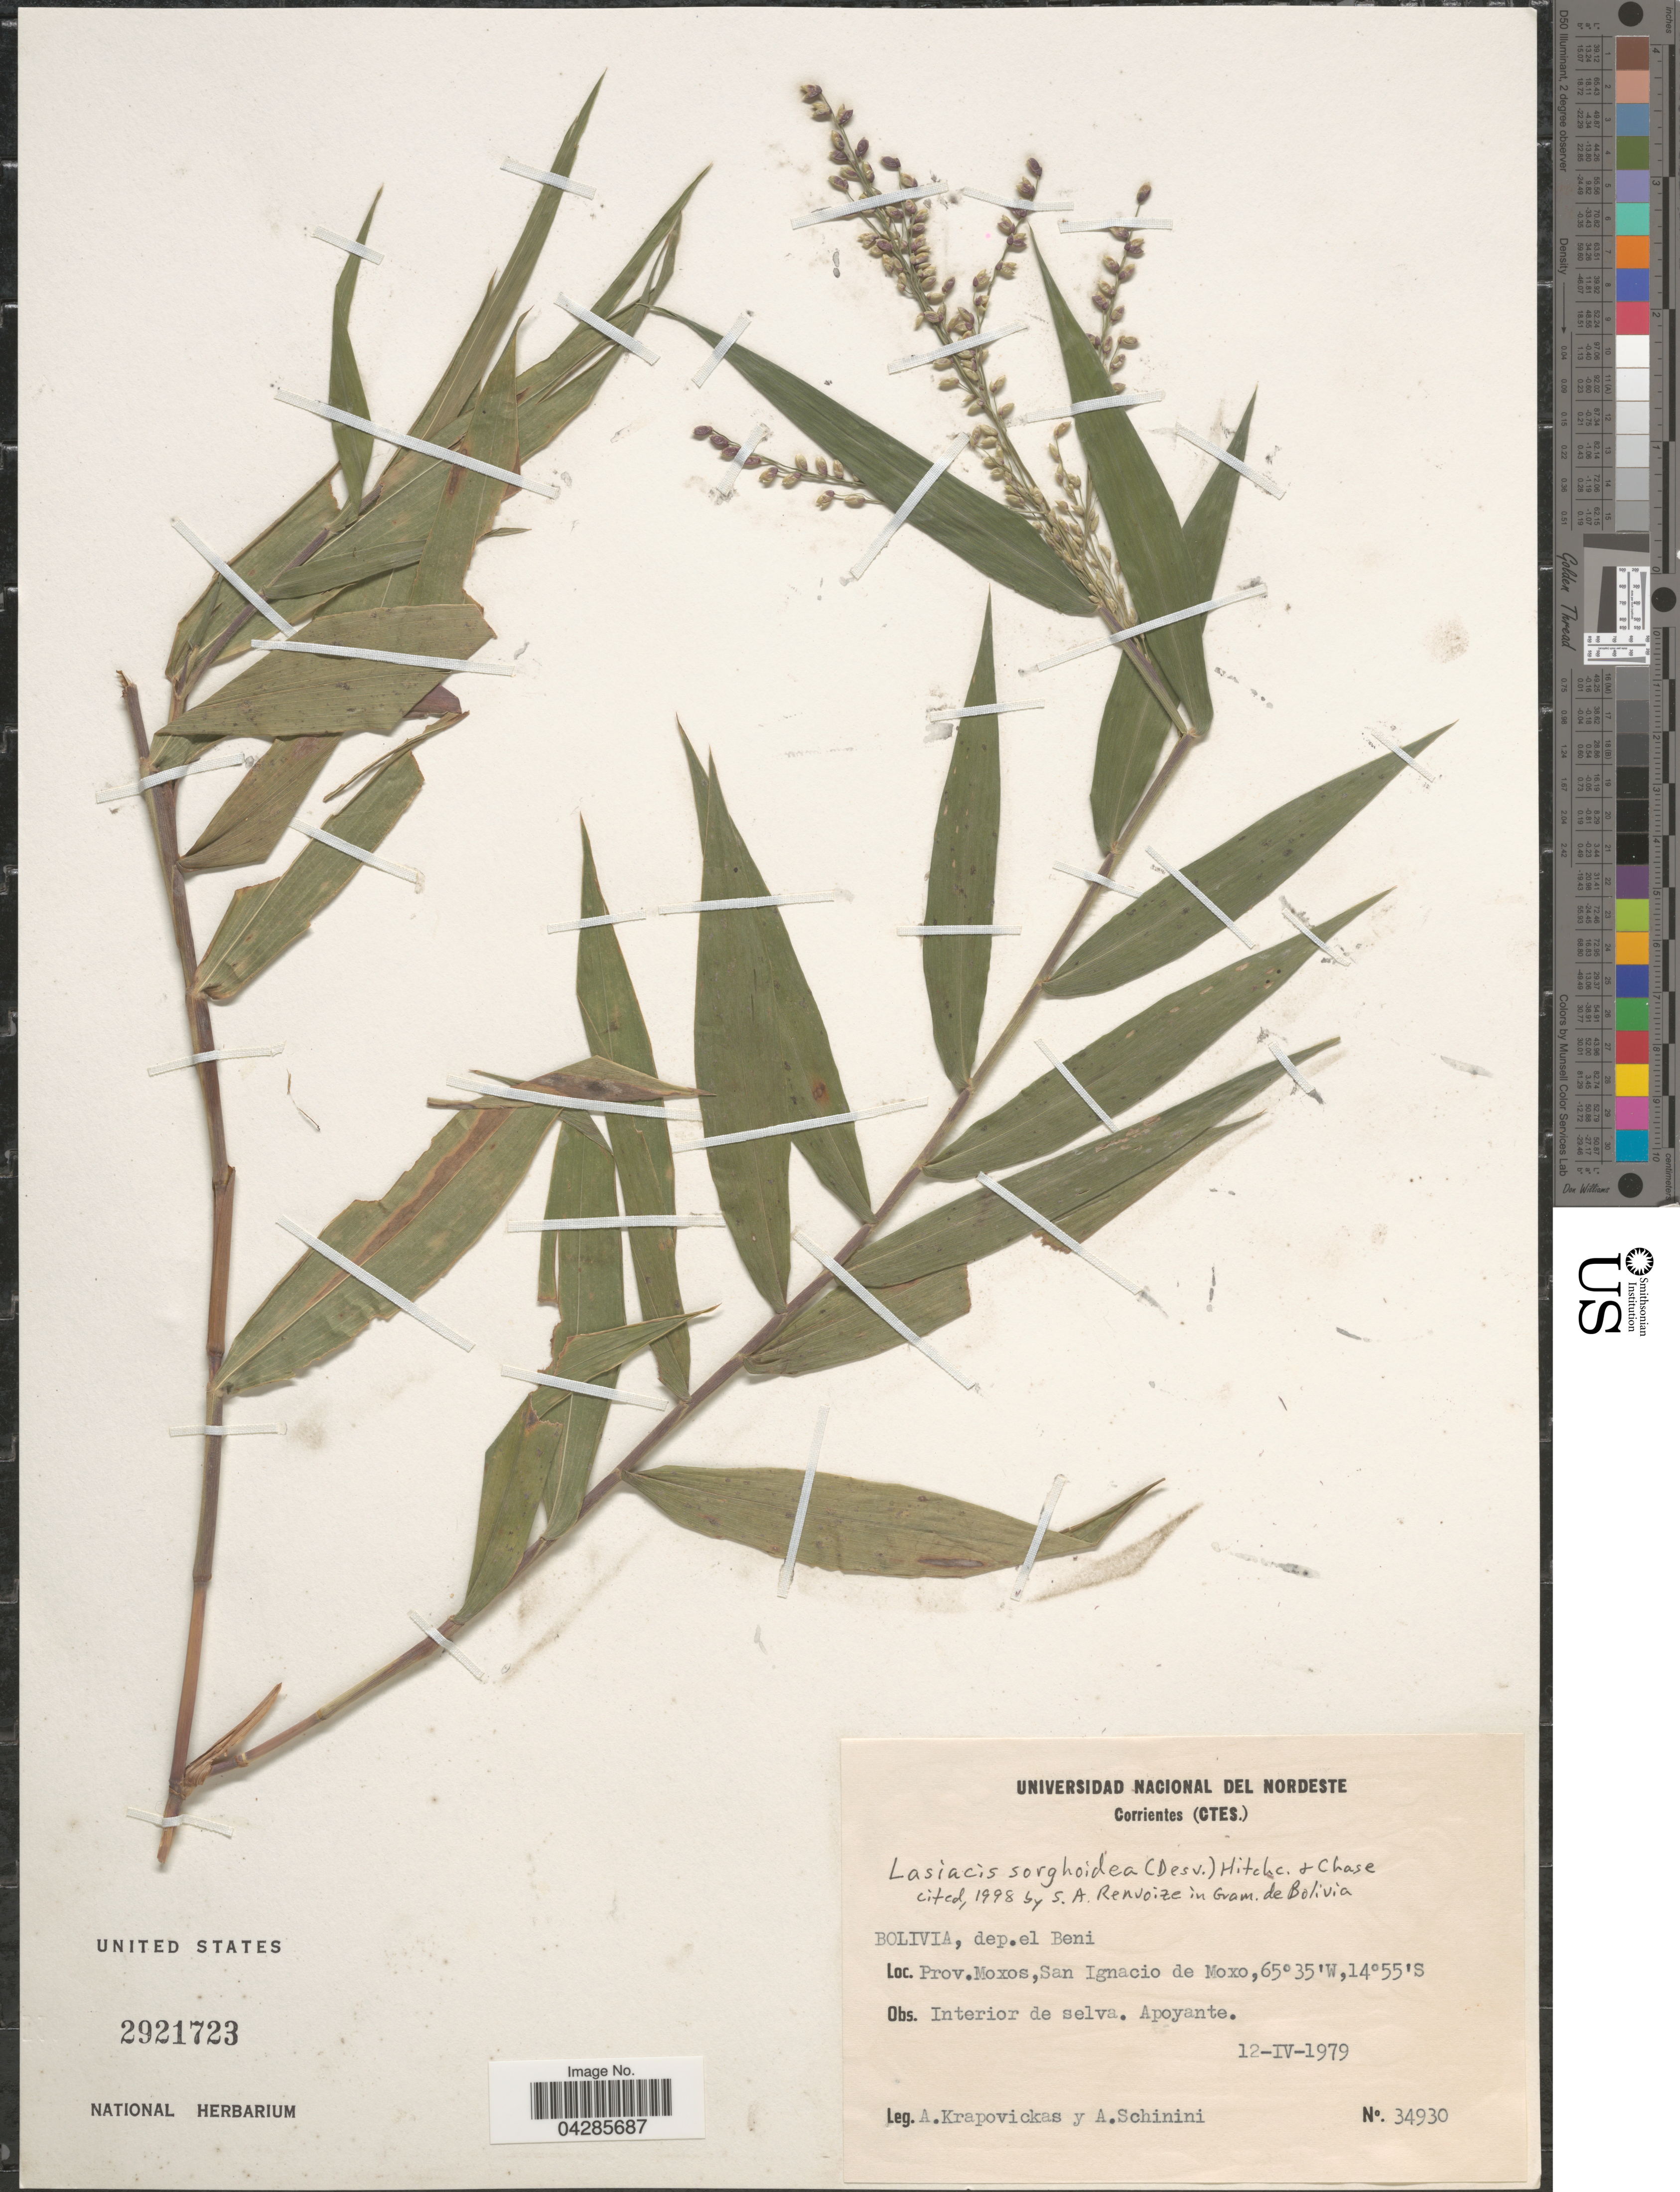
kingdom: Plantae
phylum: Tracheophyta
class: Liliopsida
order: Poales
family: Poaceae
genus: Lasiacis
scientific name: Lasiacis sorghoidea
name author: (Desv. ex Ham.) Hitchc. & Chase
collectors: A. Krapovickas & A. Schinini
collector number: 34930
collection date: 1979-04-12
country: Bolivia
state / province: Beni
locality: Dep. el Beni, Prov. Moxos, San Ignacio de Moxo.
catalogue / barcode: US 2921723